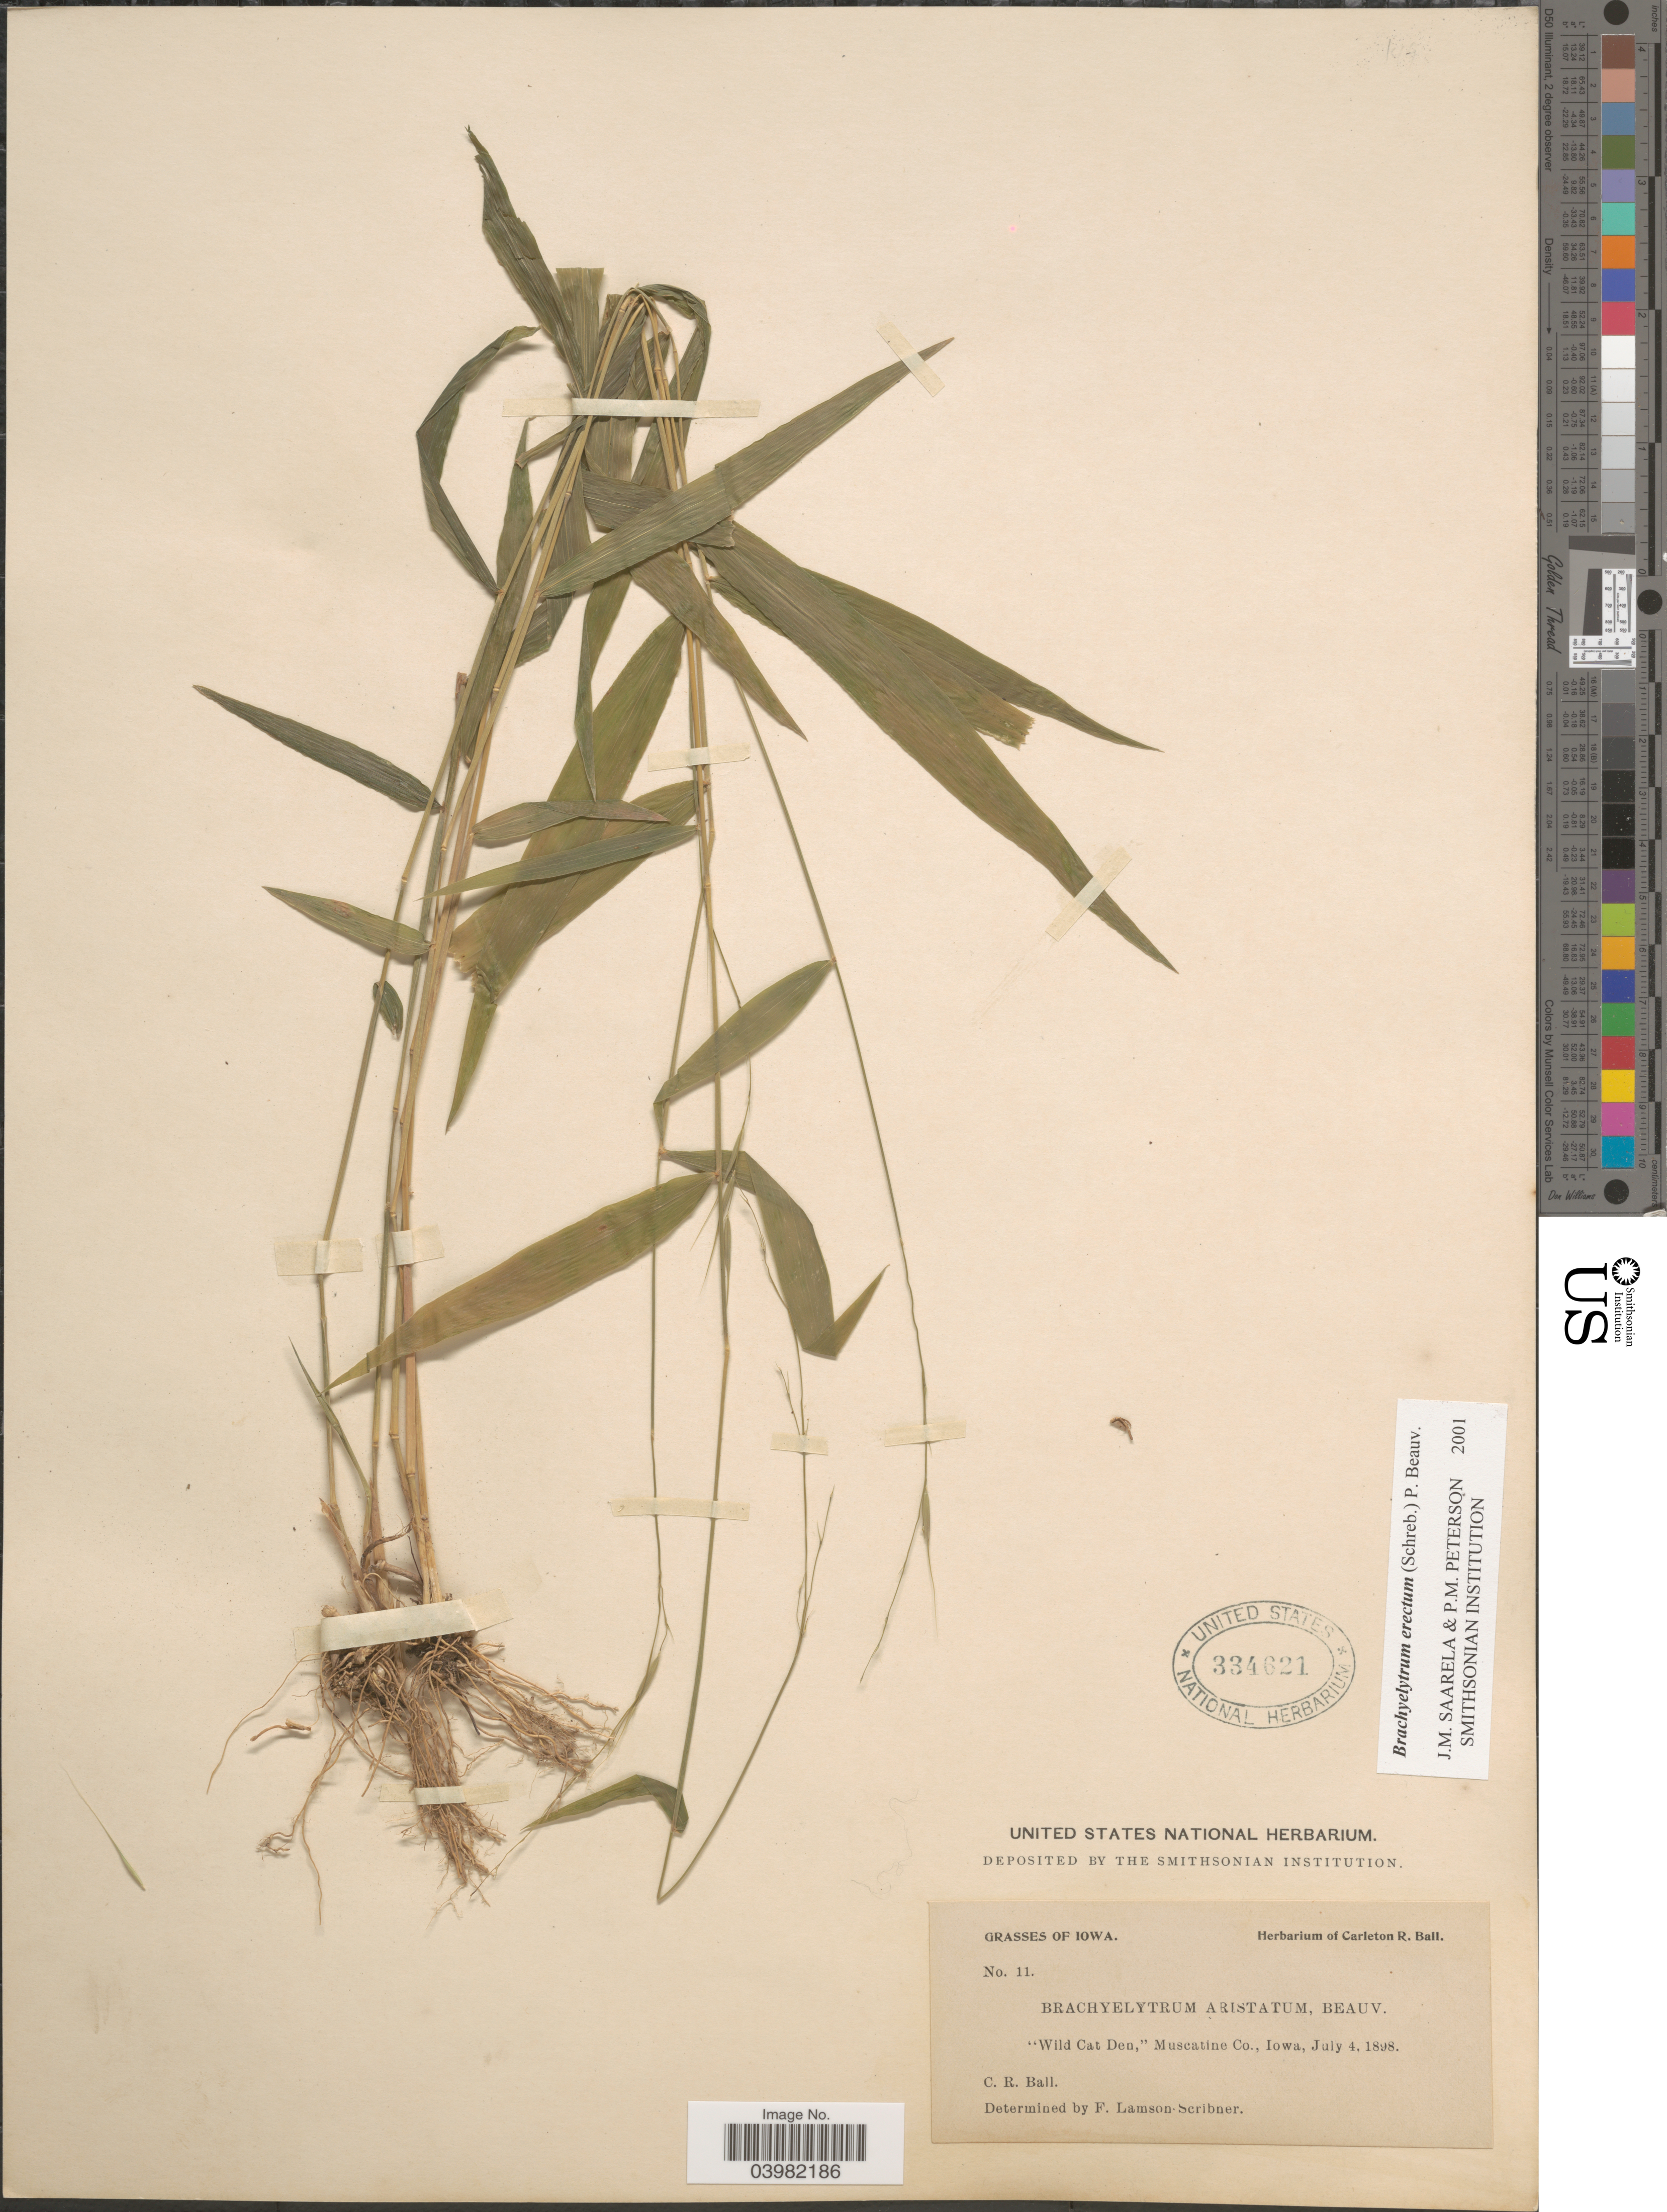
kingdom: Plantae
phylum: Tracheophyta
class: Liliopsida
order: Poales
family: Poaceae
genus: Brachyelytrum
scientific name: Brachyelytrum erectum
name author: (Schreb.) P. Beauv.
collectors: C. R. Ball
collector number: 11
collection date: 1898-07-04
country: United States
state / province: Iowa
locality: Wild Cat Den,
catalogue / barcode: US 334621